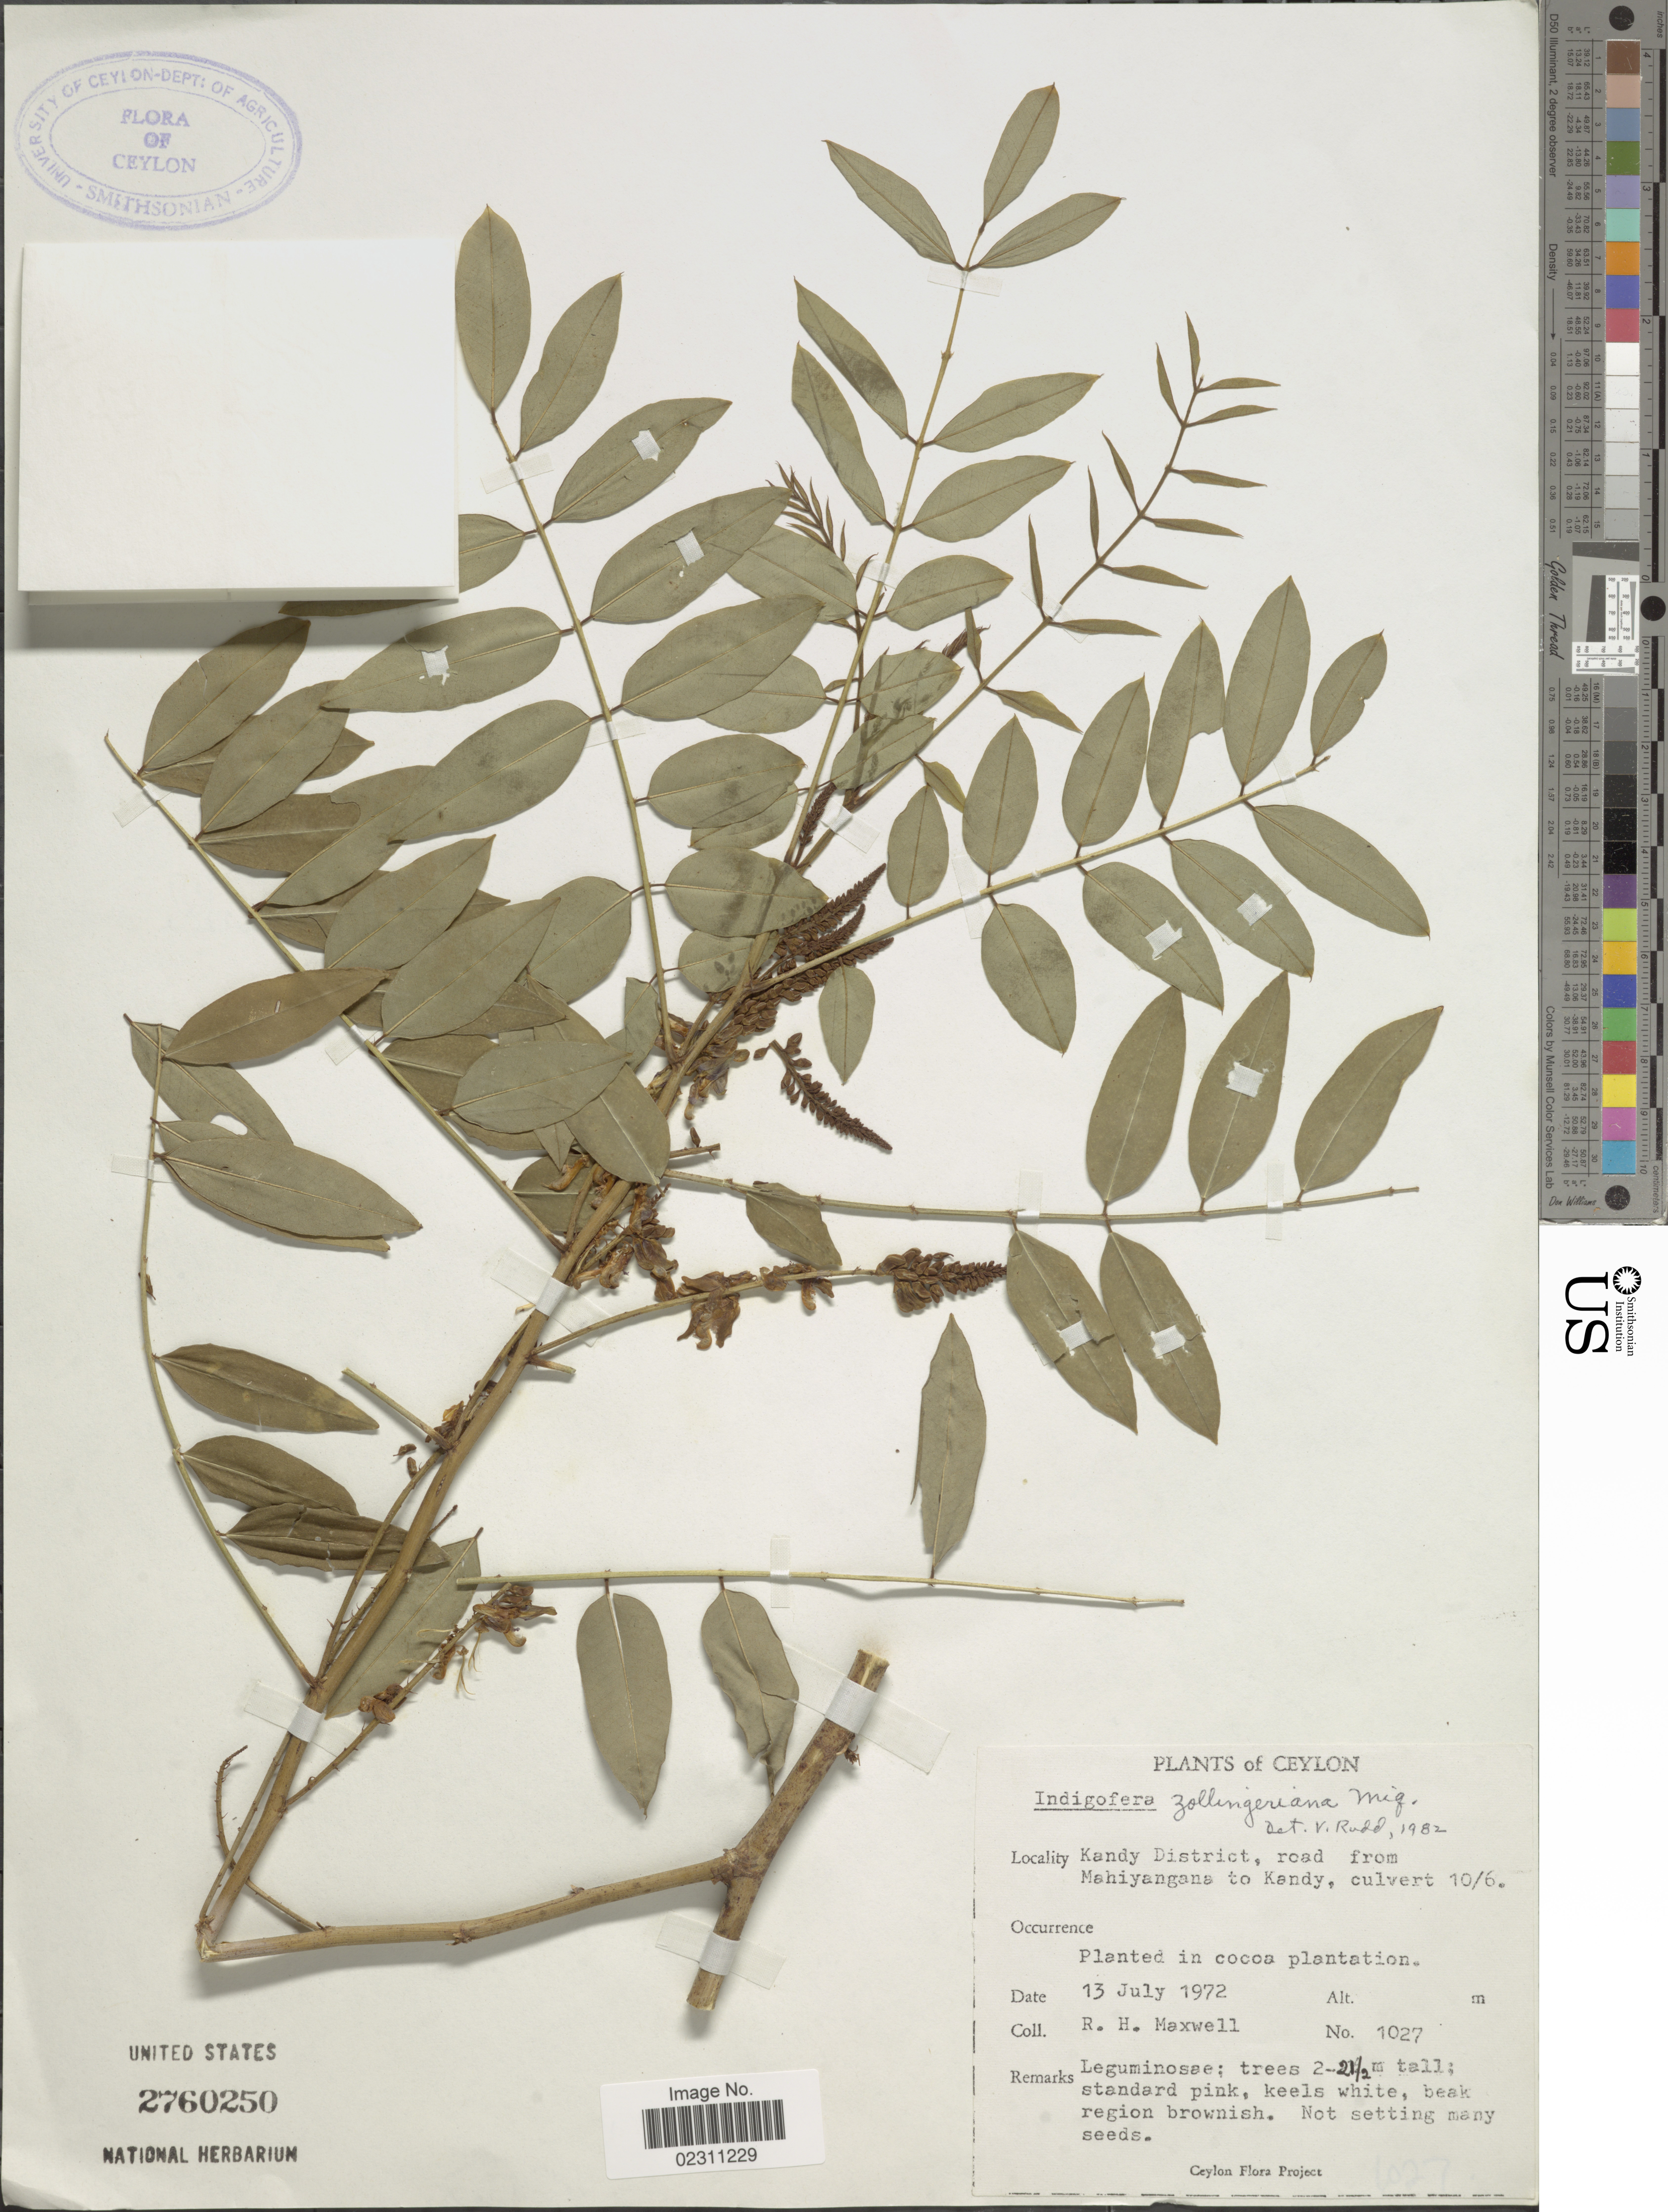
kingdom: Plantae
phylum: Tracheophyta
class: Magnoliopsida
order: Fabales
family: Fabaceae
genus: Indigofera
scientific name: Indigofera zollingeriana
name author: Miq.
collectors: R. Maxwell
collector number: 1027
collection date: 1972-07-13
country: Sri Lanka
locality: Ceylon. Kandy District, road from Mahiyangana to Kandy, culvert 10/6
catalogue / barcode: US 2760250